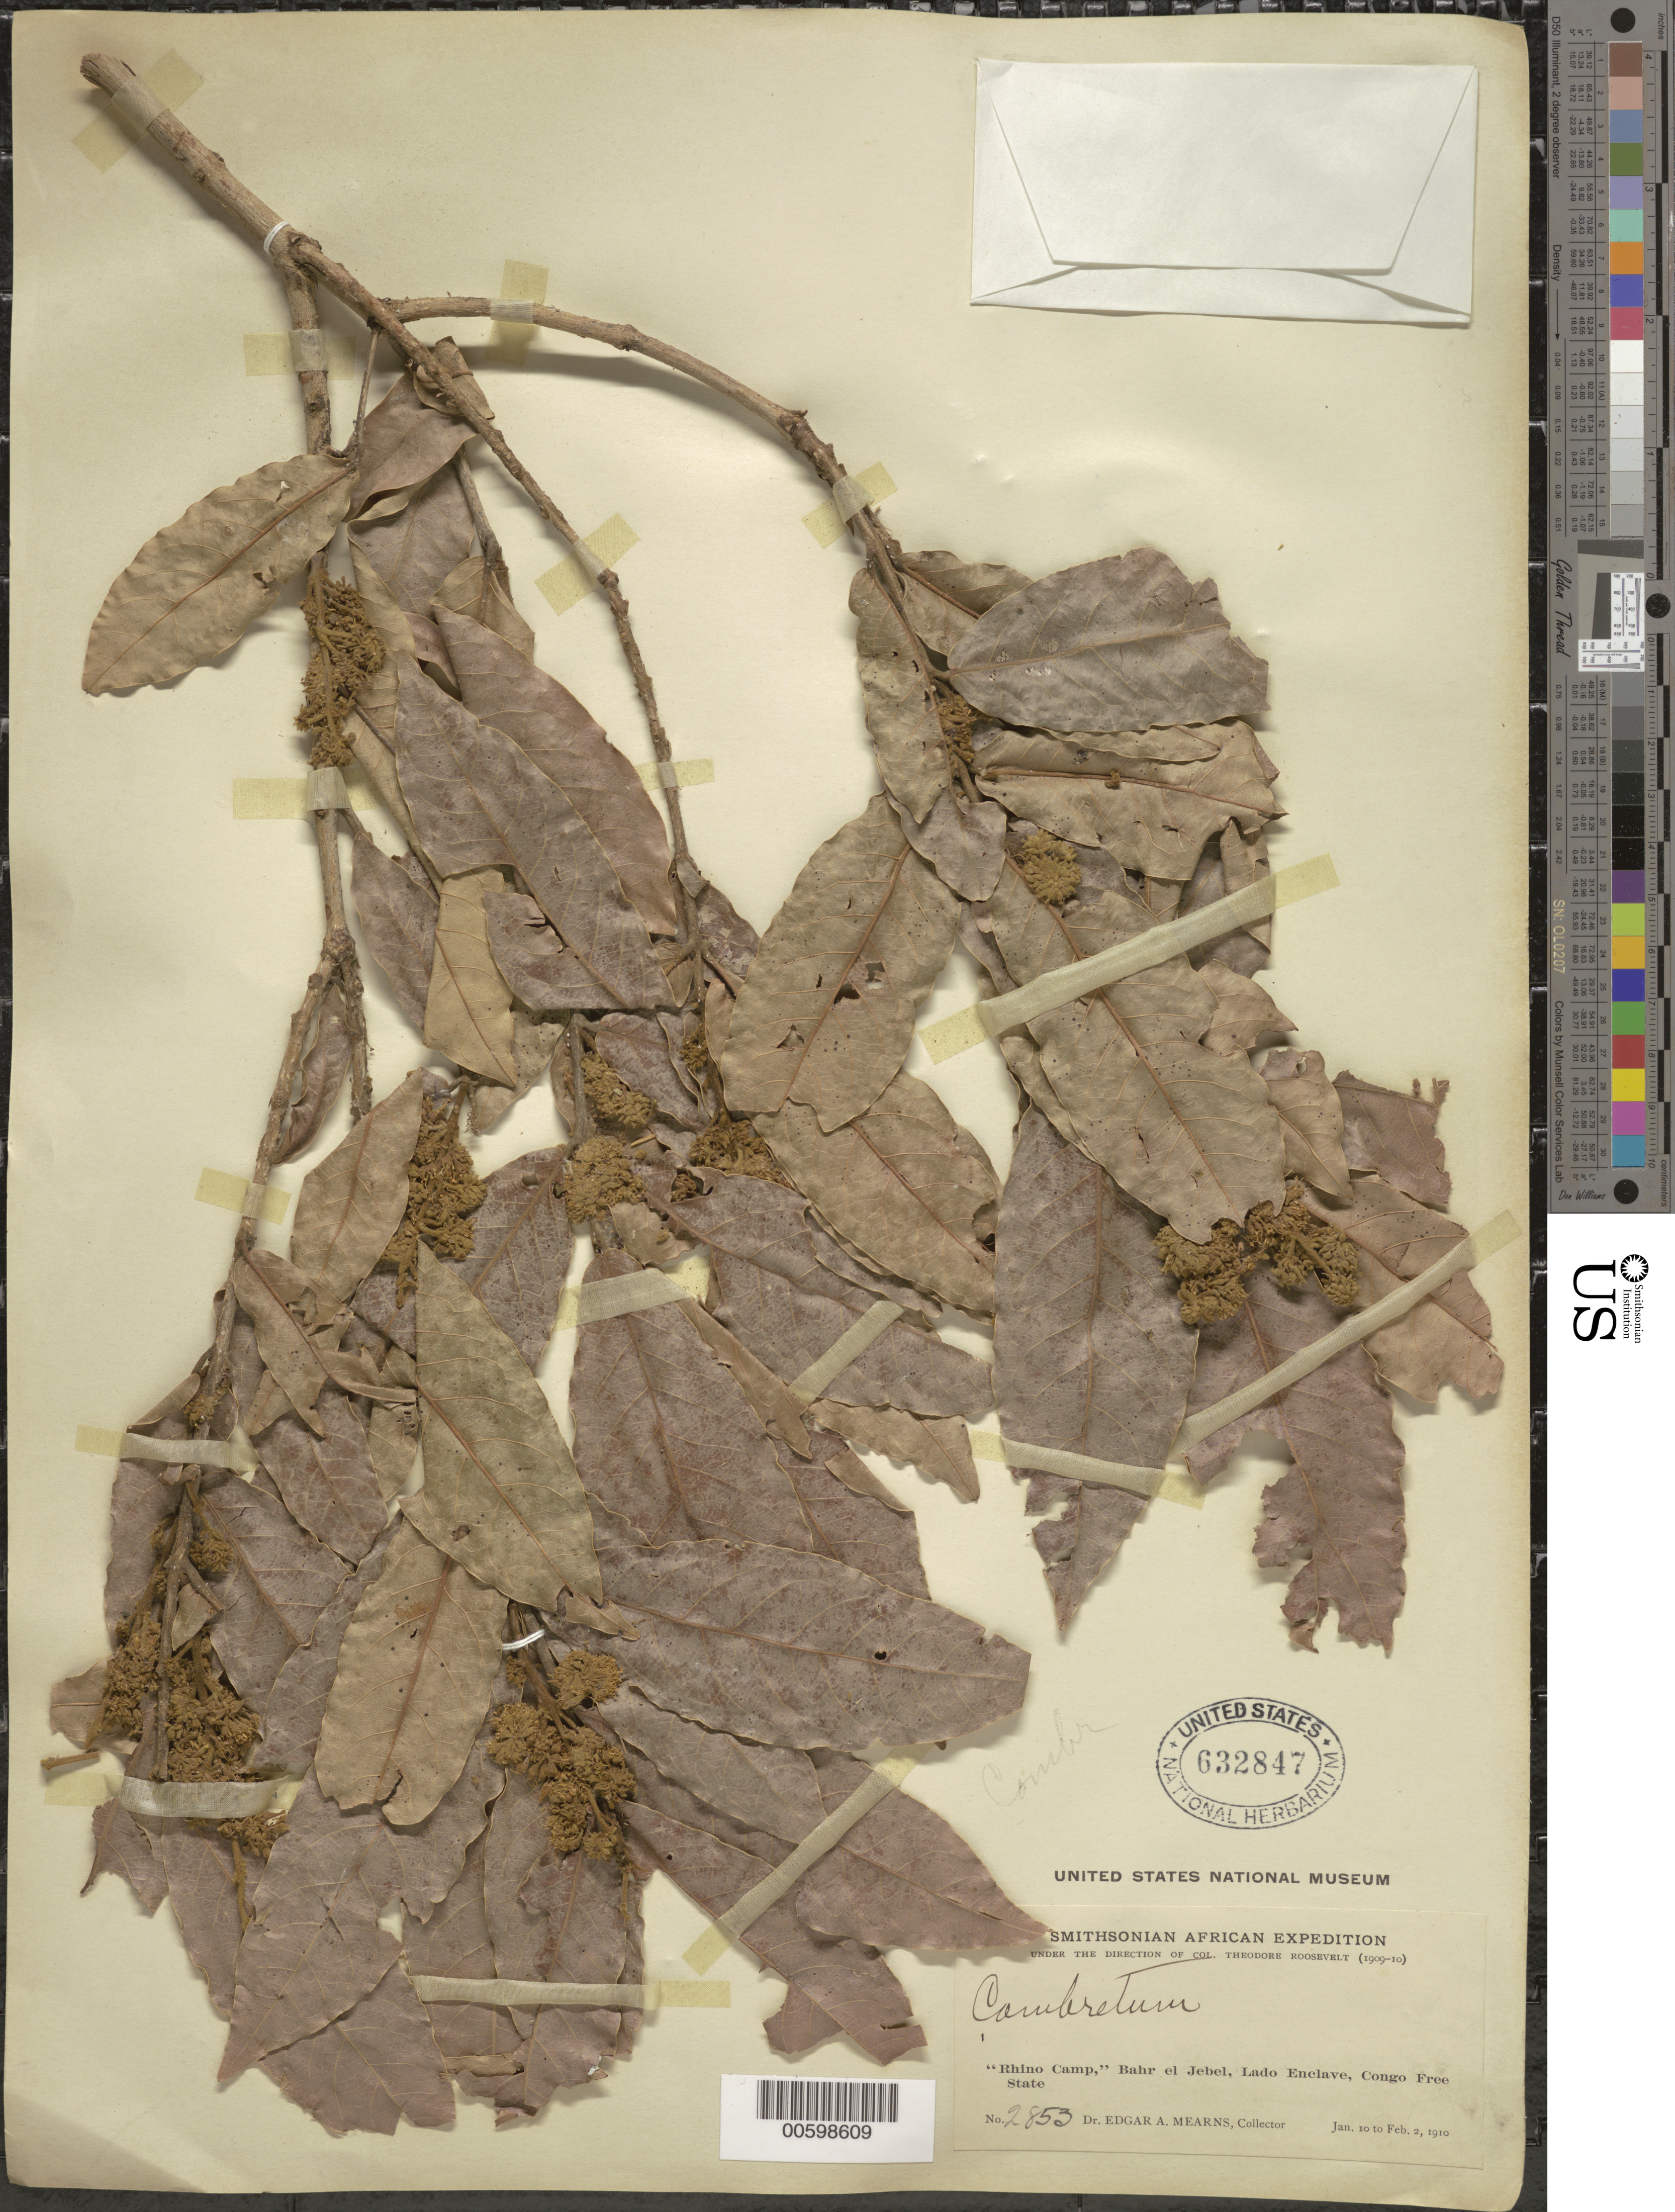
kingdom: Plantae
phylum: Tracheophyta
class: Magnoliopsida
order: Myrtales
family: Combretaceae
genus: Combretum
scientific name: Combretum sp.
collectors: E. A. Mearns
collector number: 2853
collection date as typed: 10 Jan 1910 to 02 Feb 1910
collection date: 1910-01-10/1910-02-02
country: South Sudan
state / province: Central Equatoria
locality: "Rhino Camp", Bahr el Jebel, Lado Enclave, Congo Free State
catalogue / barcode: US 632847